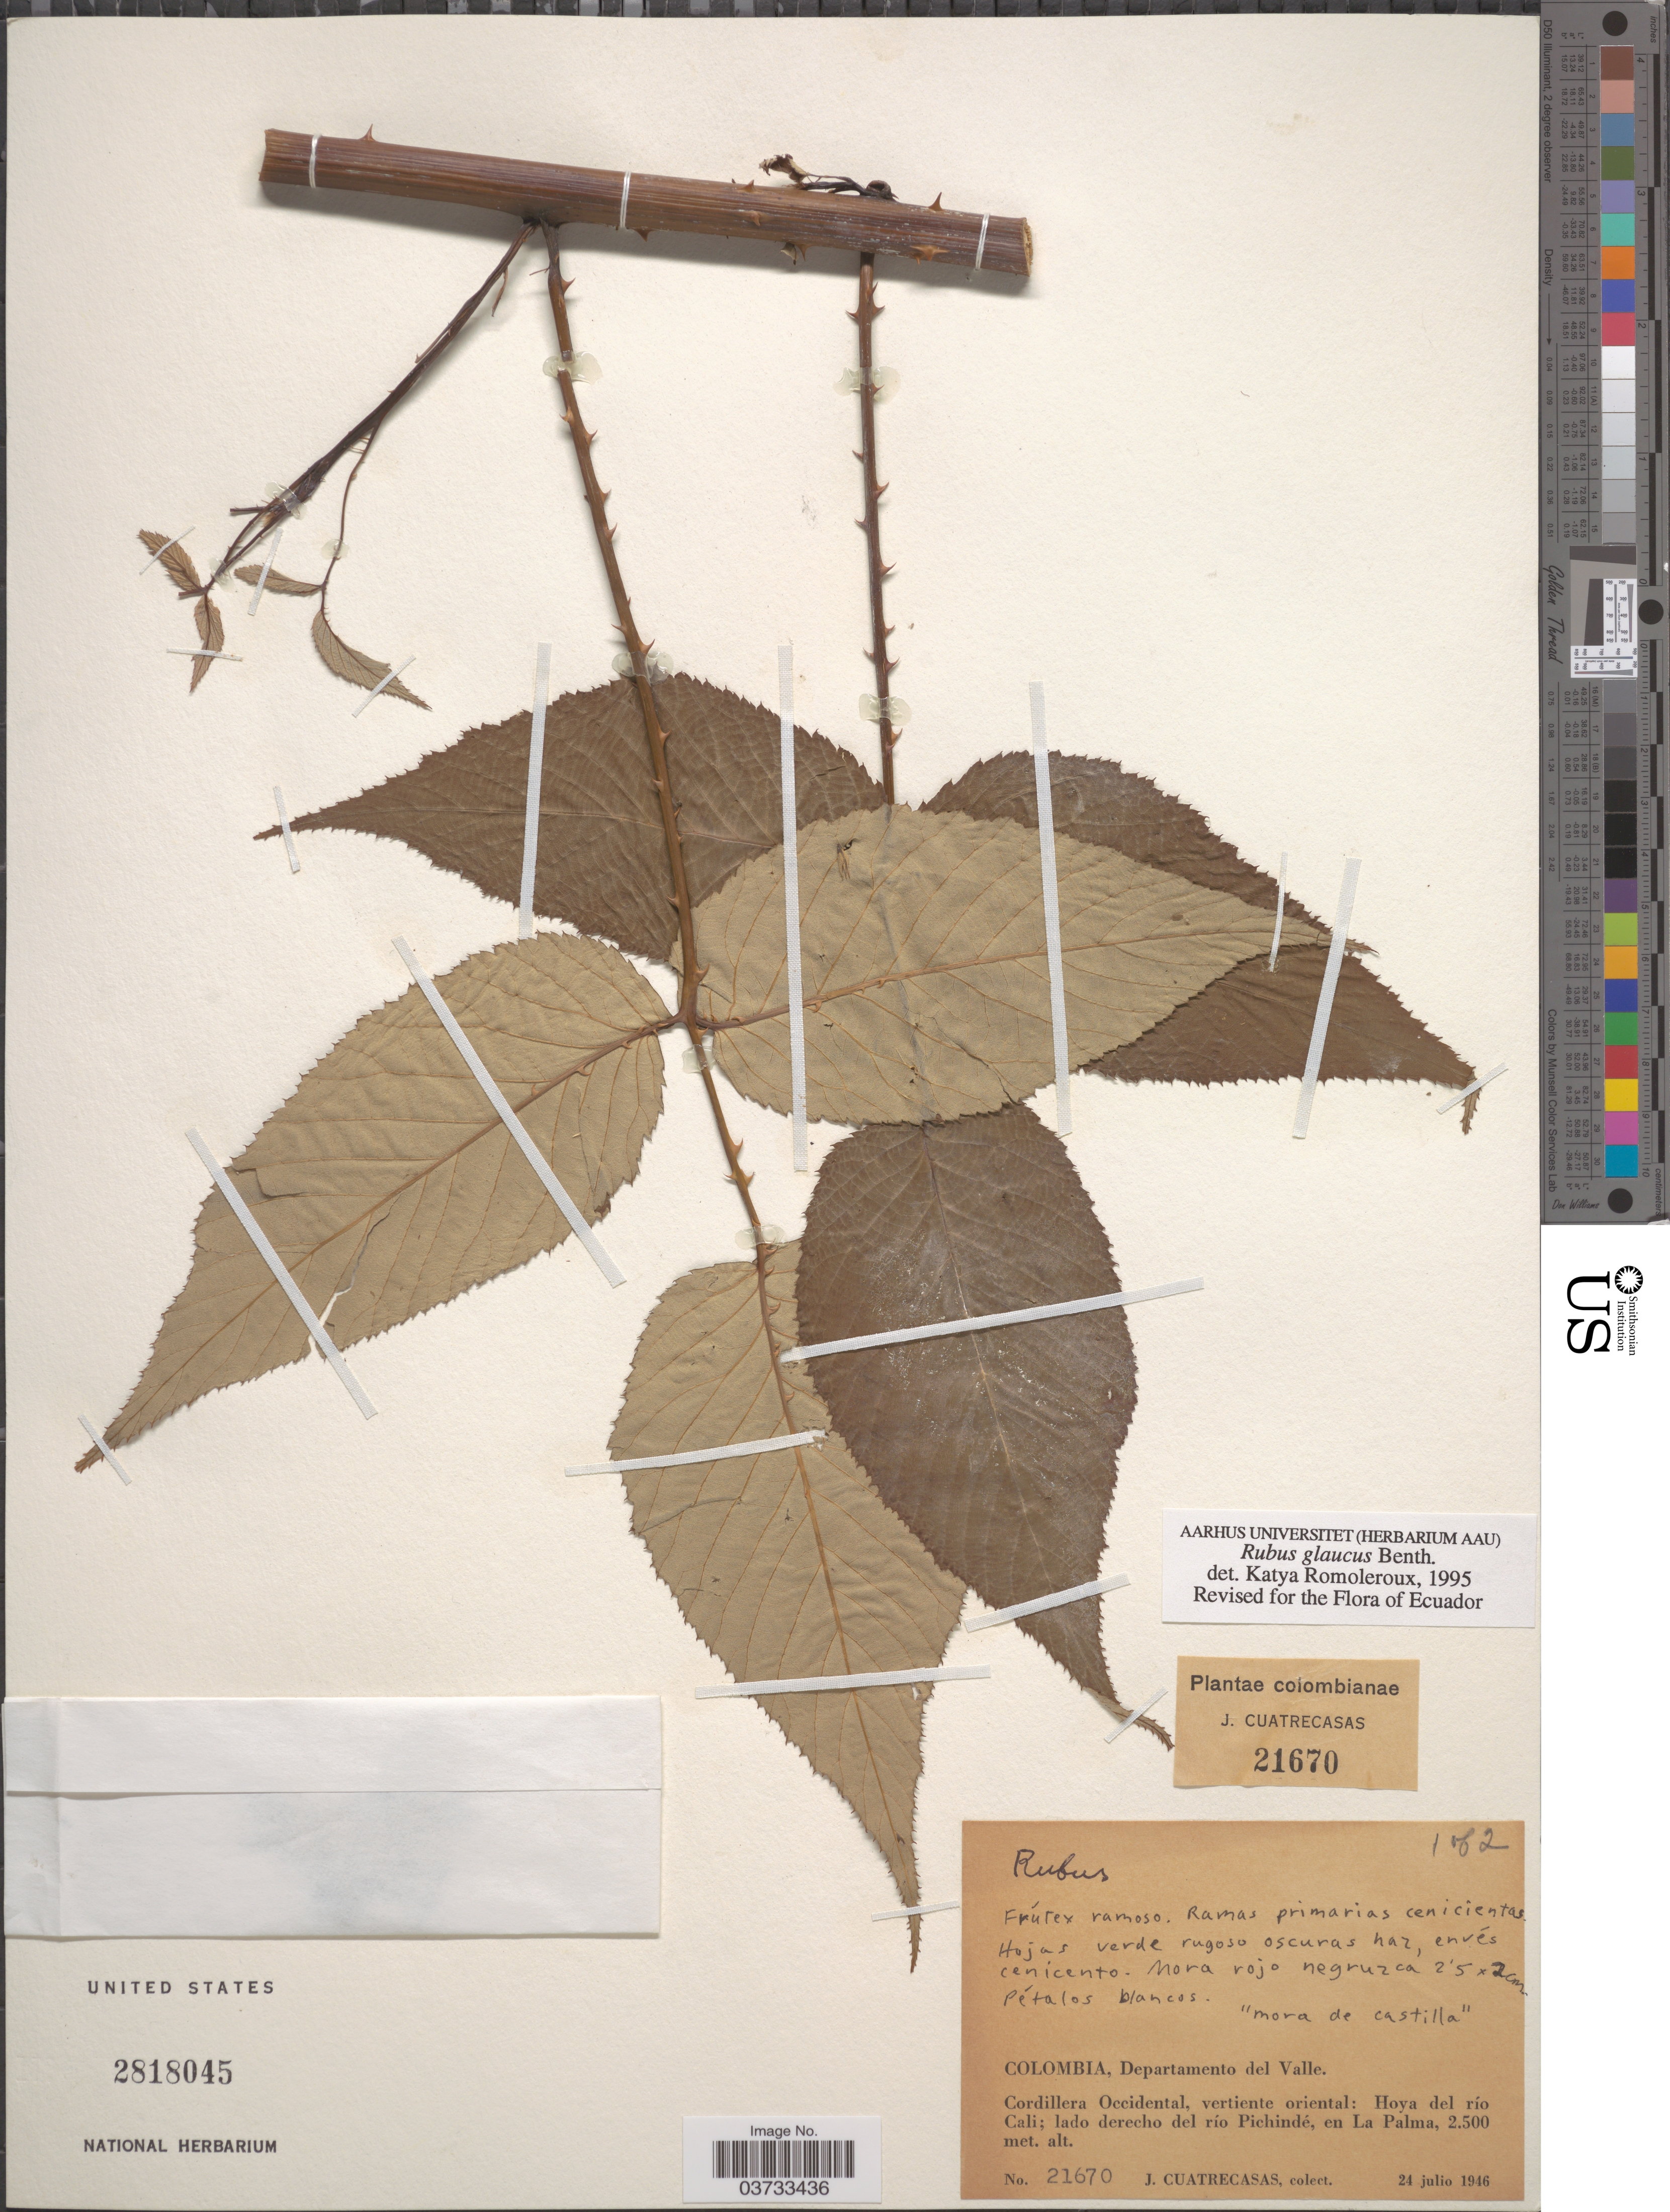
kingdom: Plantae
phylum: Tracheophyta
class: Magnoliopsida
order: Rosales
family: Rosaceae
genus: Rubus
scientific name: Rubus glaucus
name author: Benth.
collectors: J. Cuatrecasas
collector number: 21670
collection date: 1946-07-24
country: Colombia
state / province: Valle del Cauca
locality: Departamento del Valle. Cordillera Occidental, vertiente oriental: Hoya del río Cali; lado derecho del río Pichindé, en La Palma.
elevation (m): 2500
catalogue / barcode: US 2818045